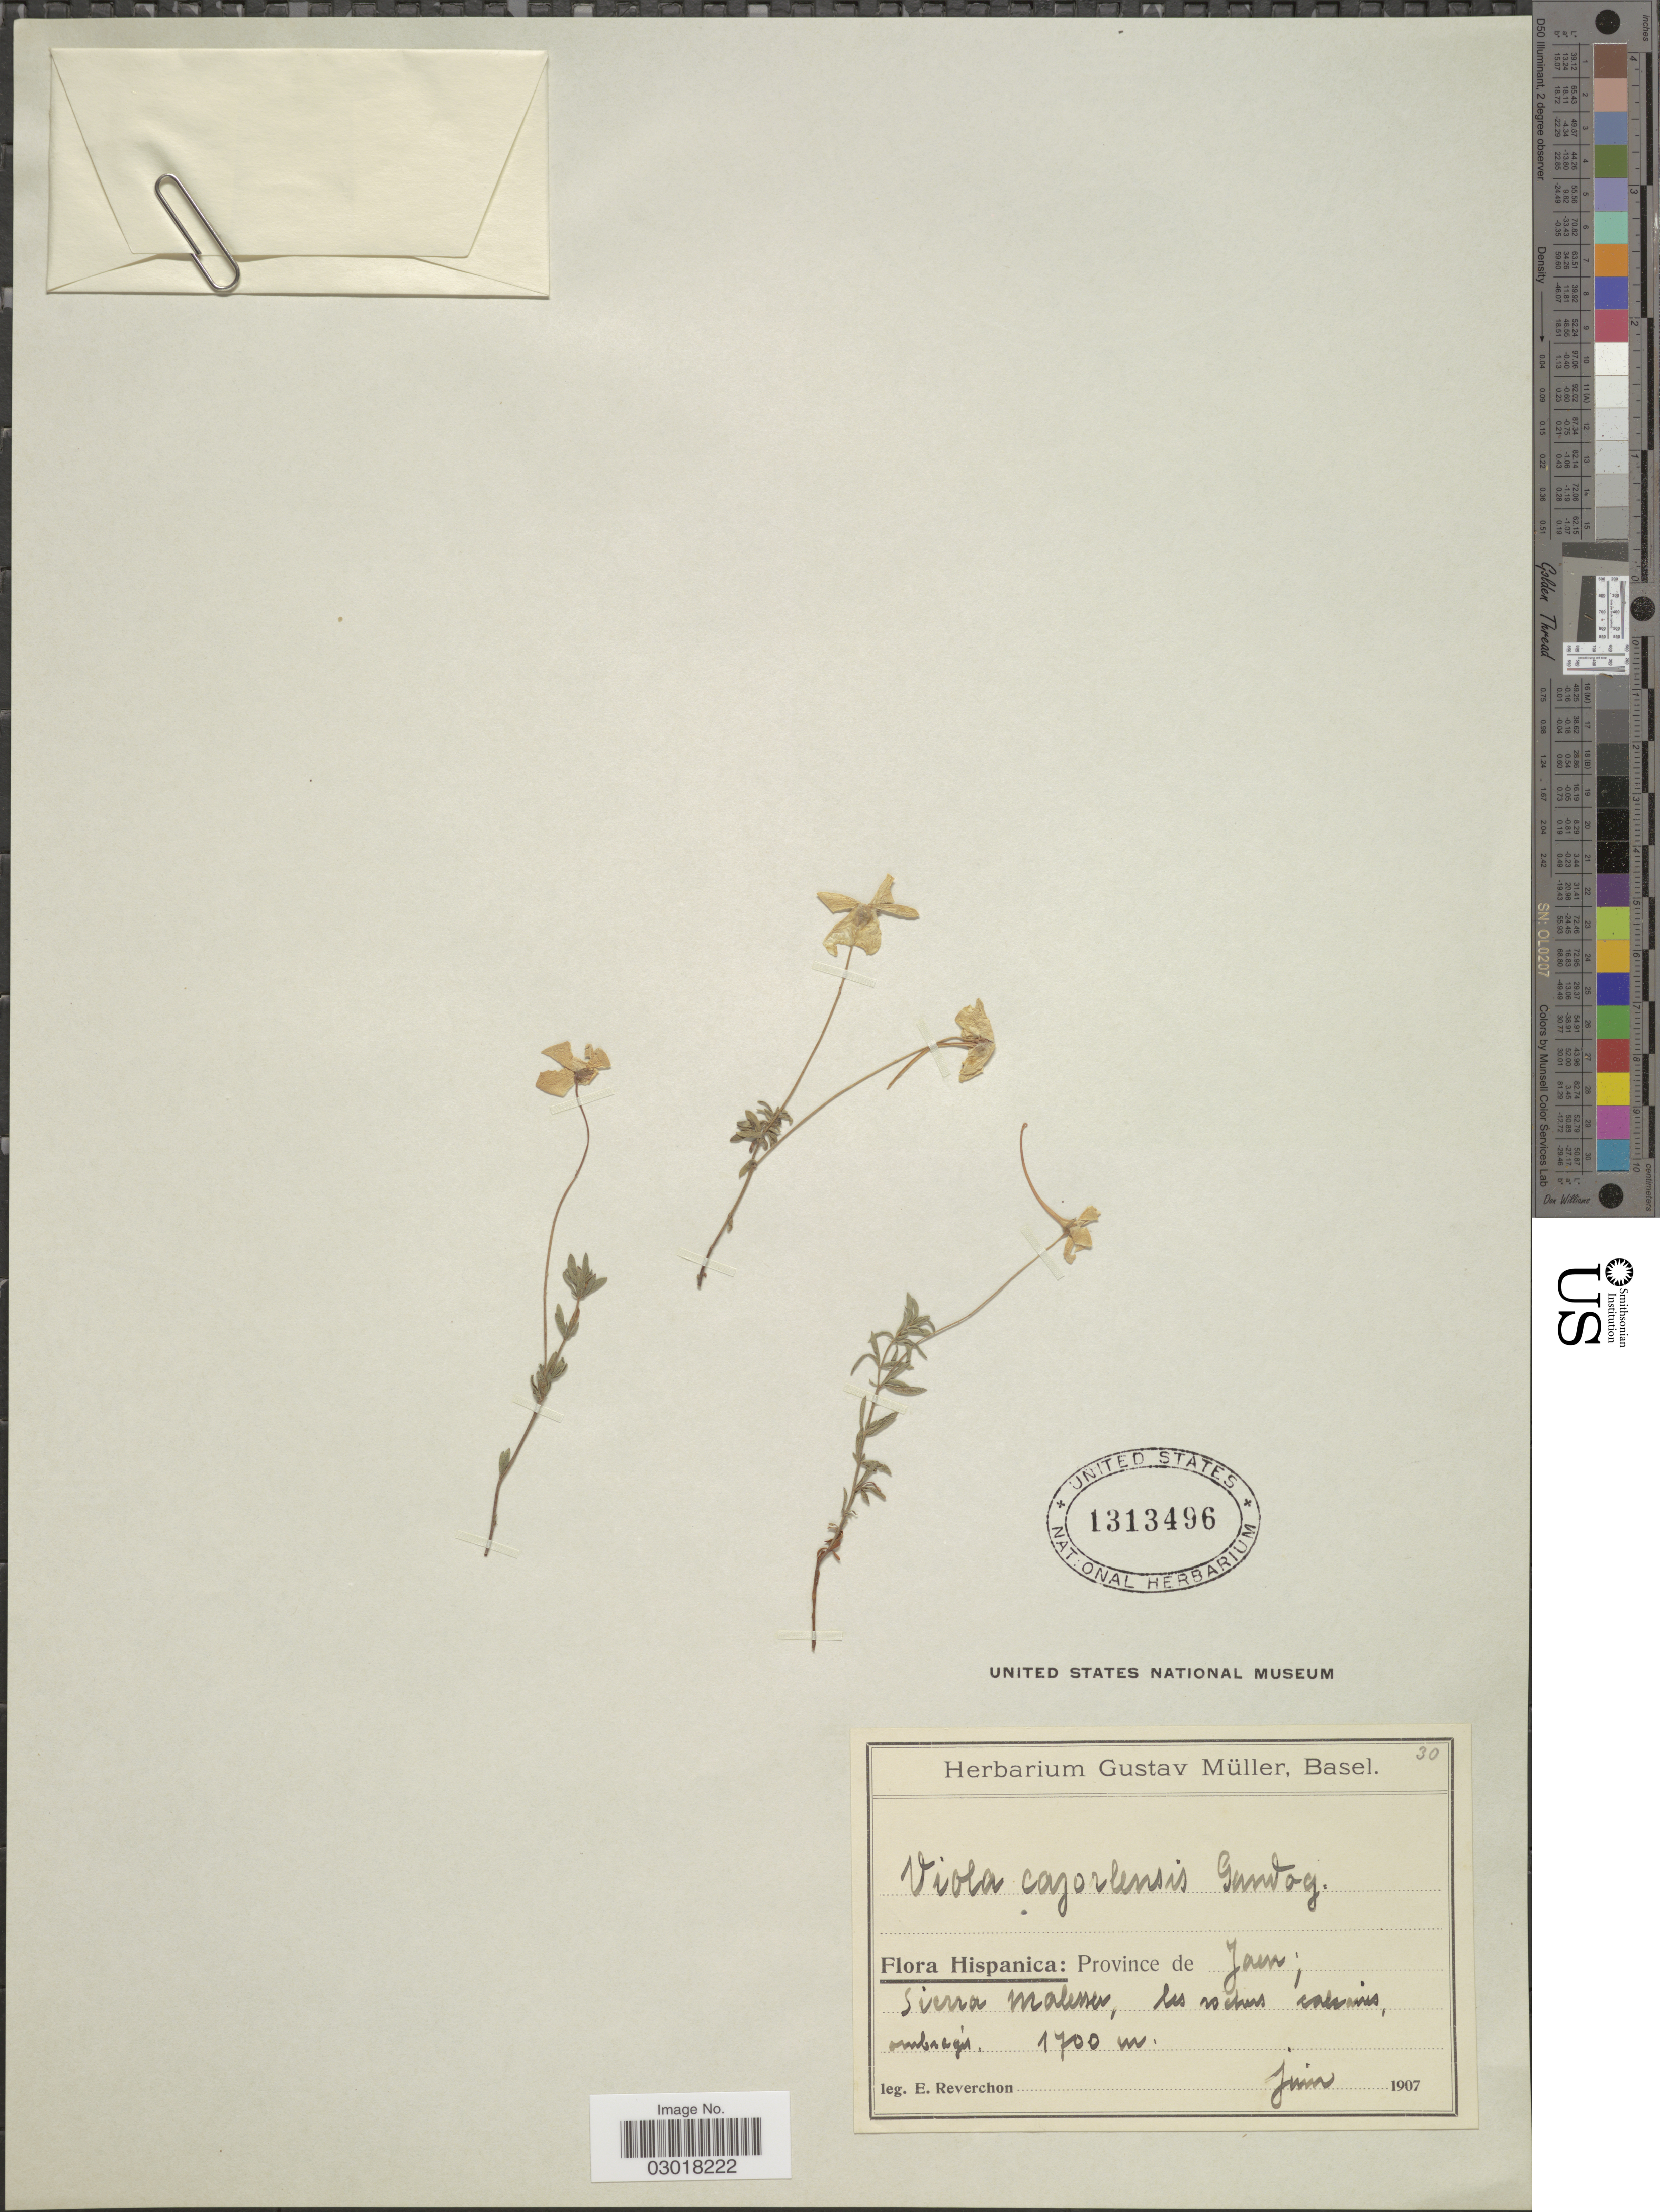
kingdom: Plantae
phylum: Tracheophyta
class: Magnoliopsida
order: Malpighiales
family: Violaceae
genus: Viola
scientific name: Viola cazorlensis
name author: Gand.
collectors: E. Reverchon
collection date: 1907-06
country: Spain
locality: Hispanica: Province de Jaen; Sierra Malessa, les rochers calcaires ombragés.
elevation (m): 1700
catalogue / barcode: US 1313496